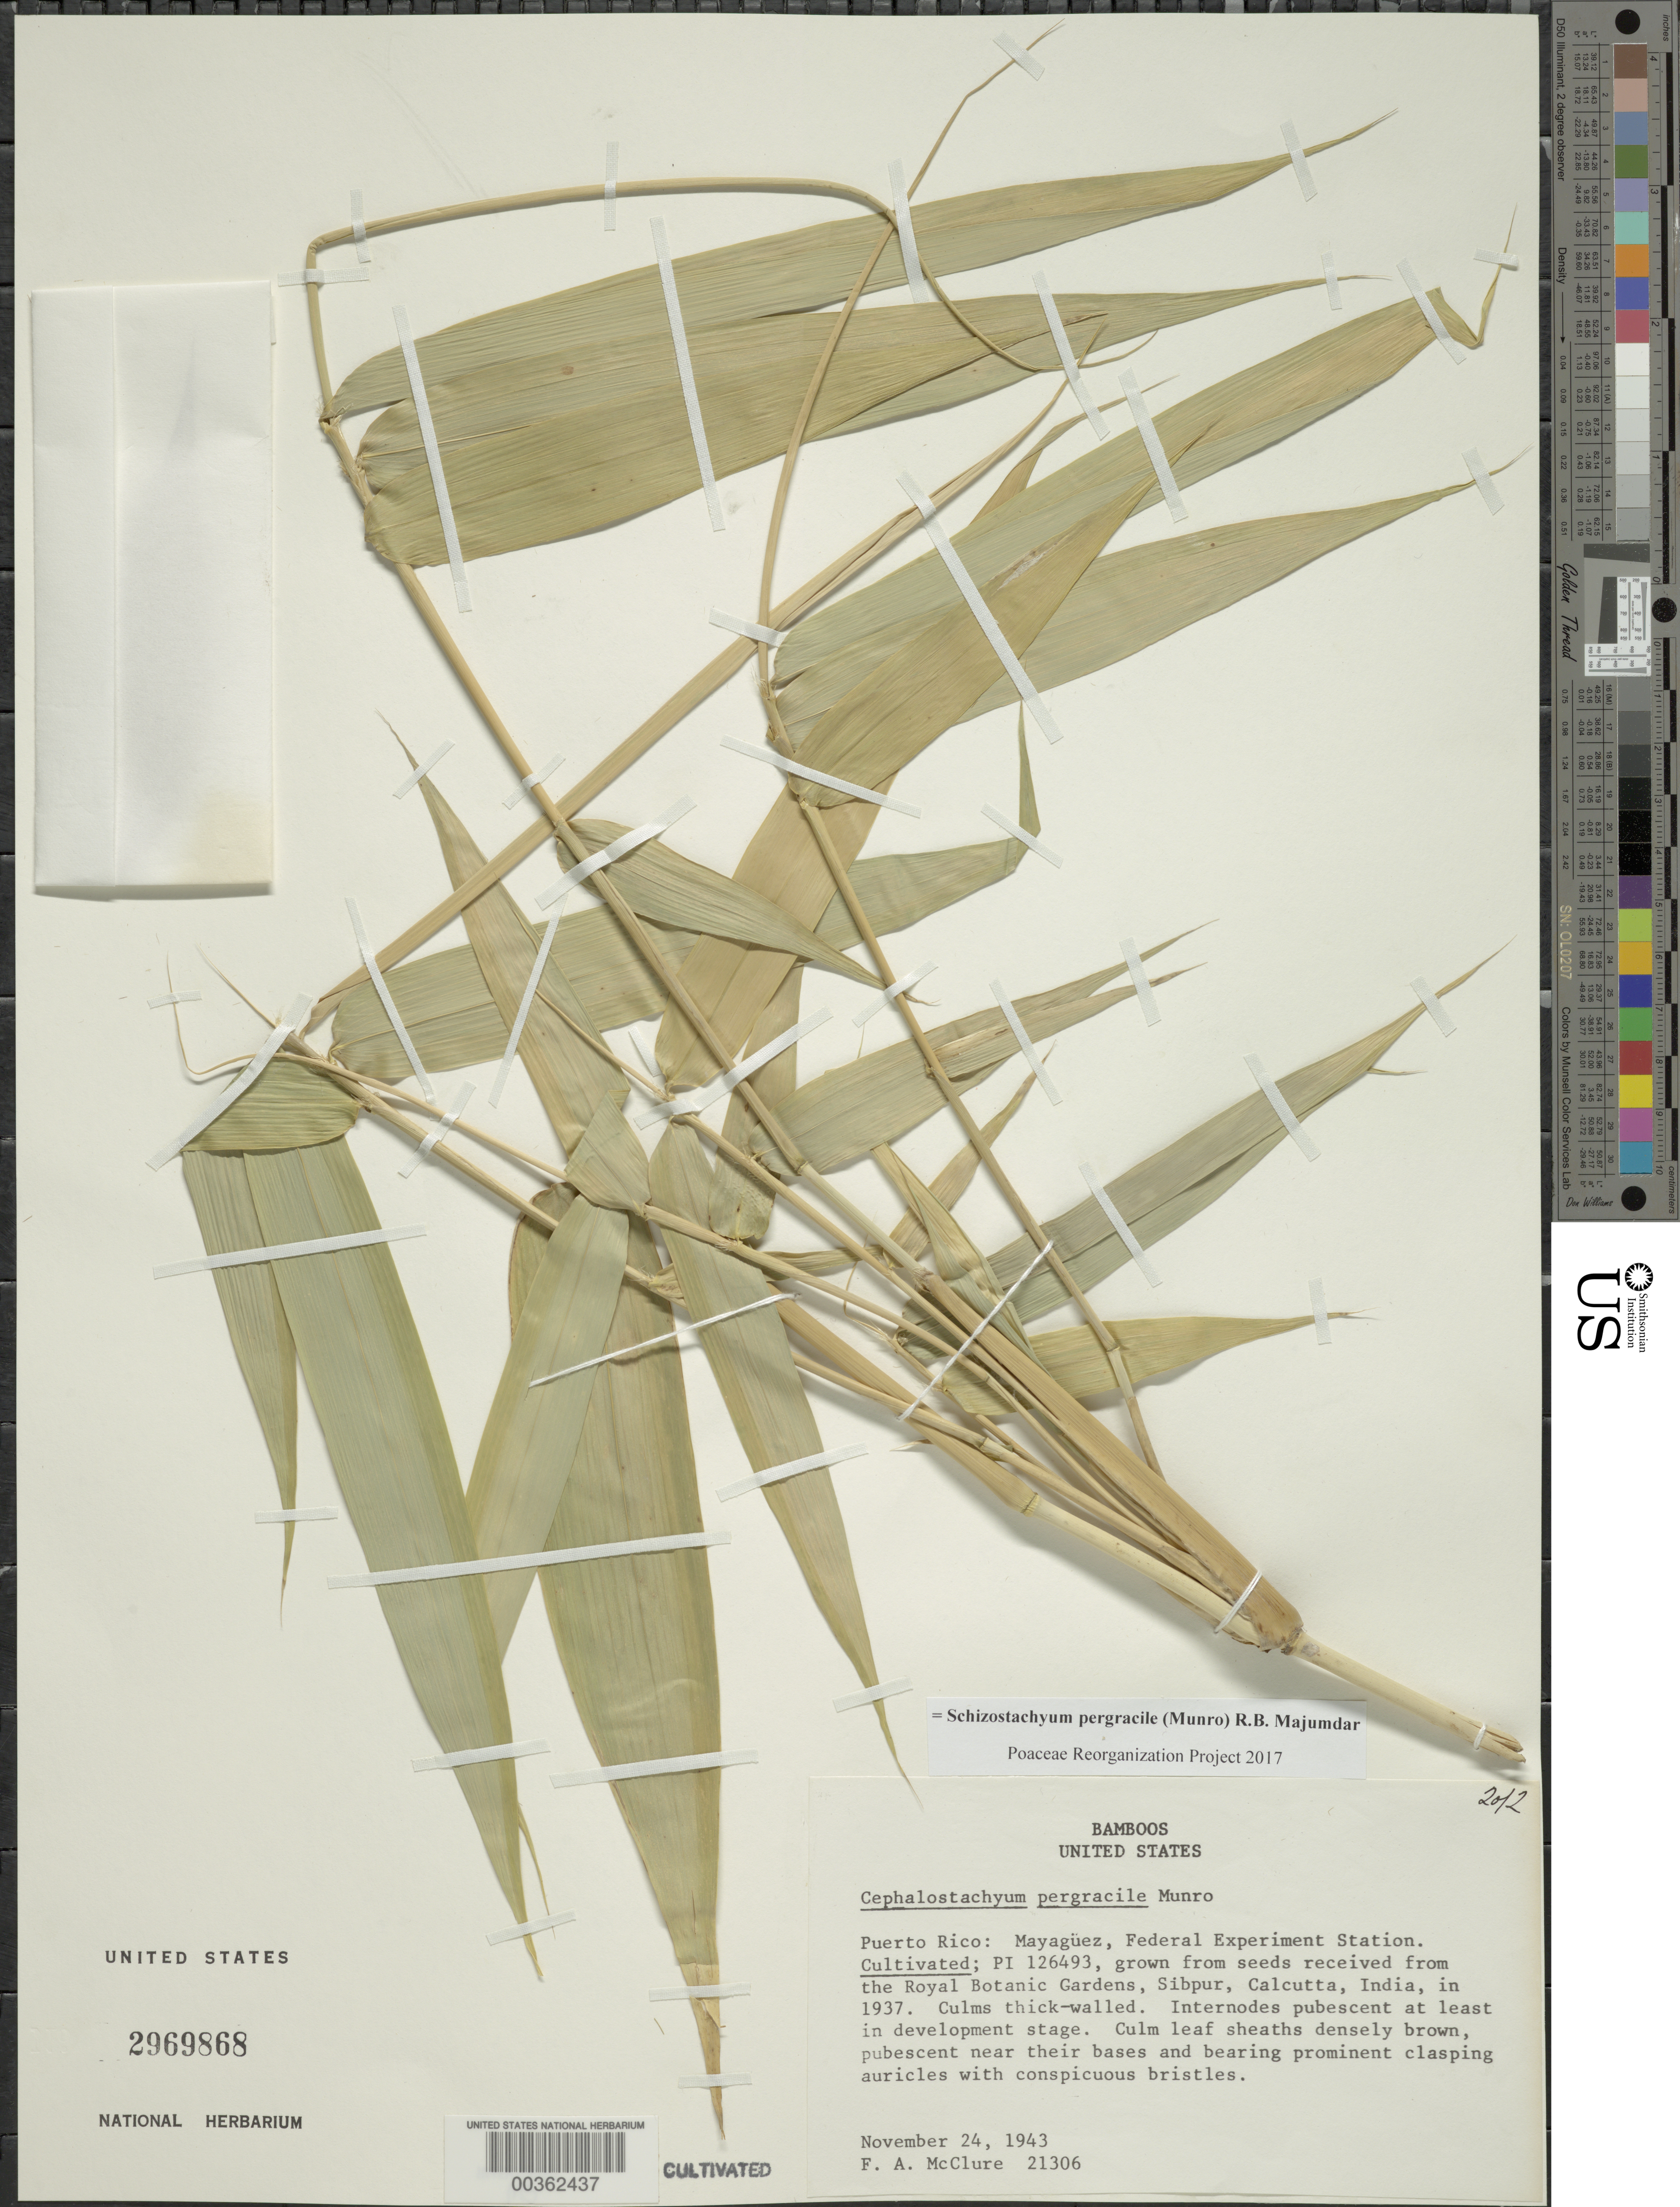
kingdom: Plantae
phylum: Tracheophyta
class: Liliopsida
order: Poales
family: Poaceae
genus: Schizostachyum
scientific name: Schizostachyum pergracile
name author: (Munro) R.B. Majumdar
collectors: F. A. McClure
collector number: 21306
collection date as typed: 24 Nov 1943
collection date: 1943-11-24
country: Puerto Rico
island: Greater Antilles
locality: Federal experimental station-mayaguez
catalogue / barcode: US 2969868